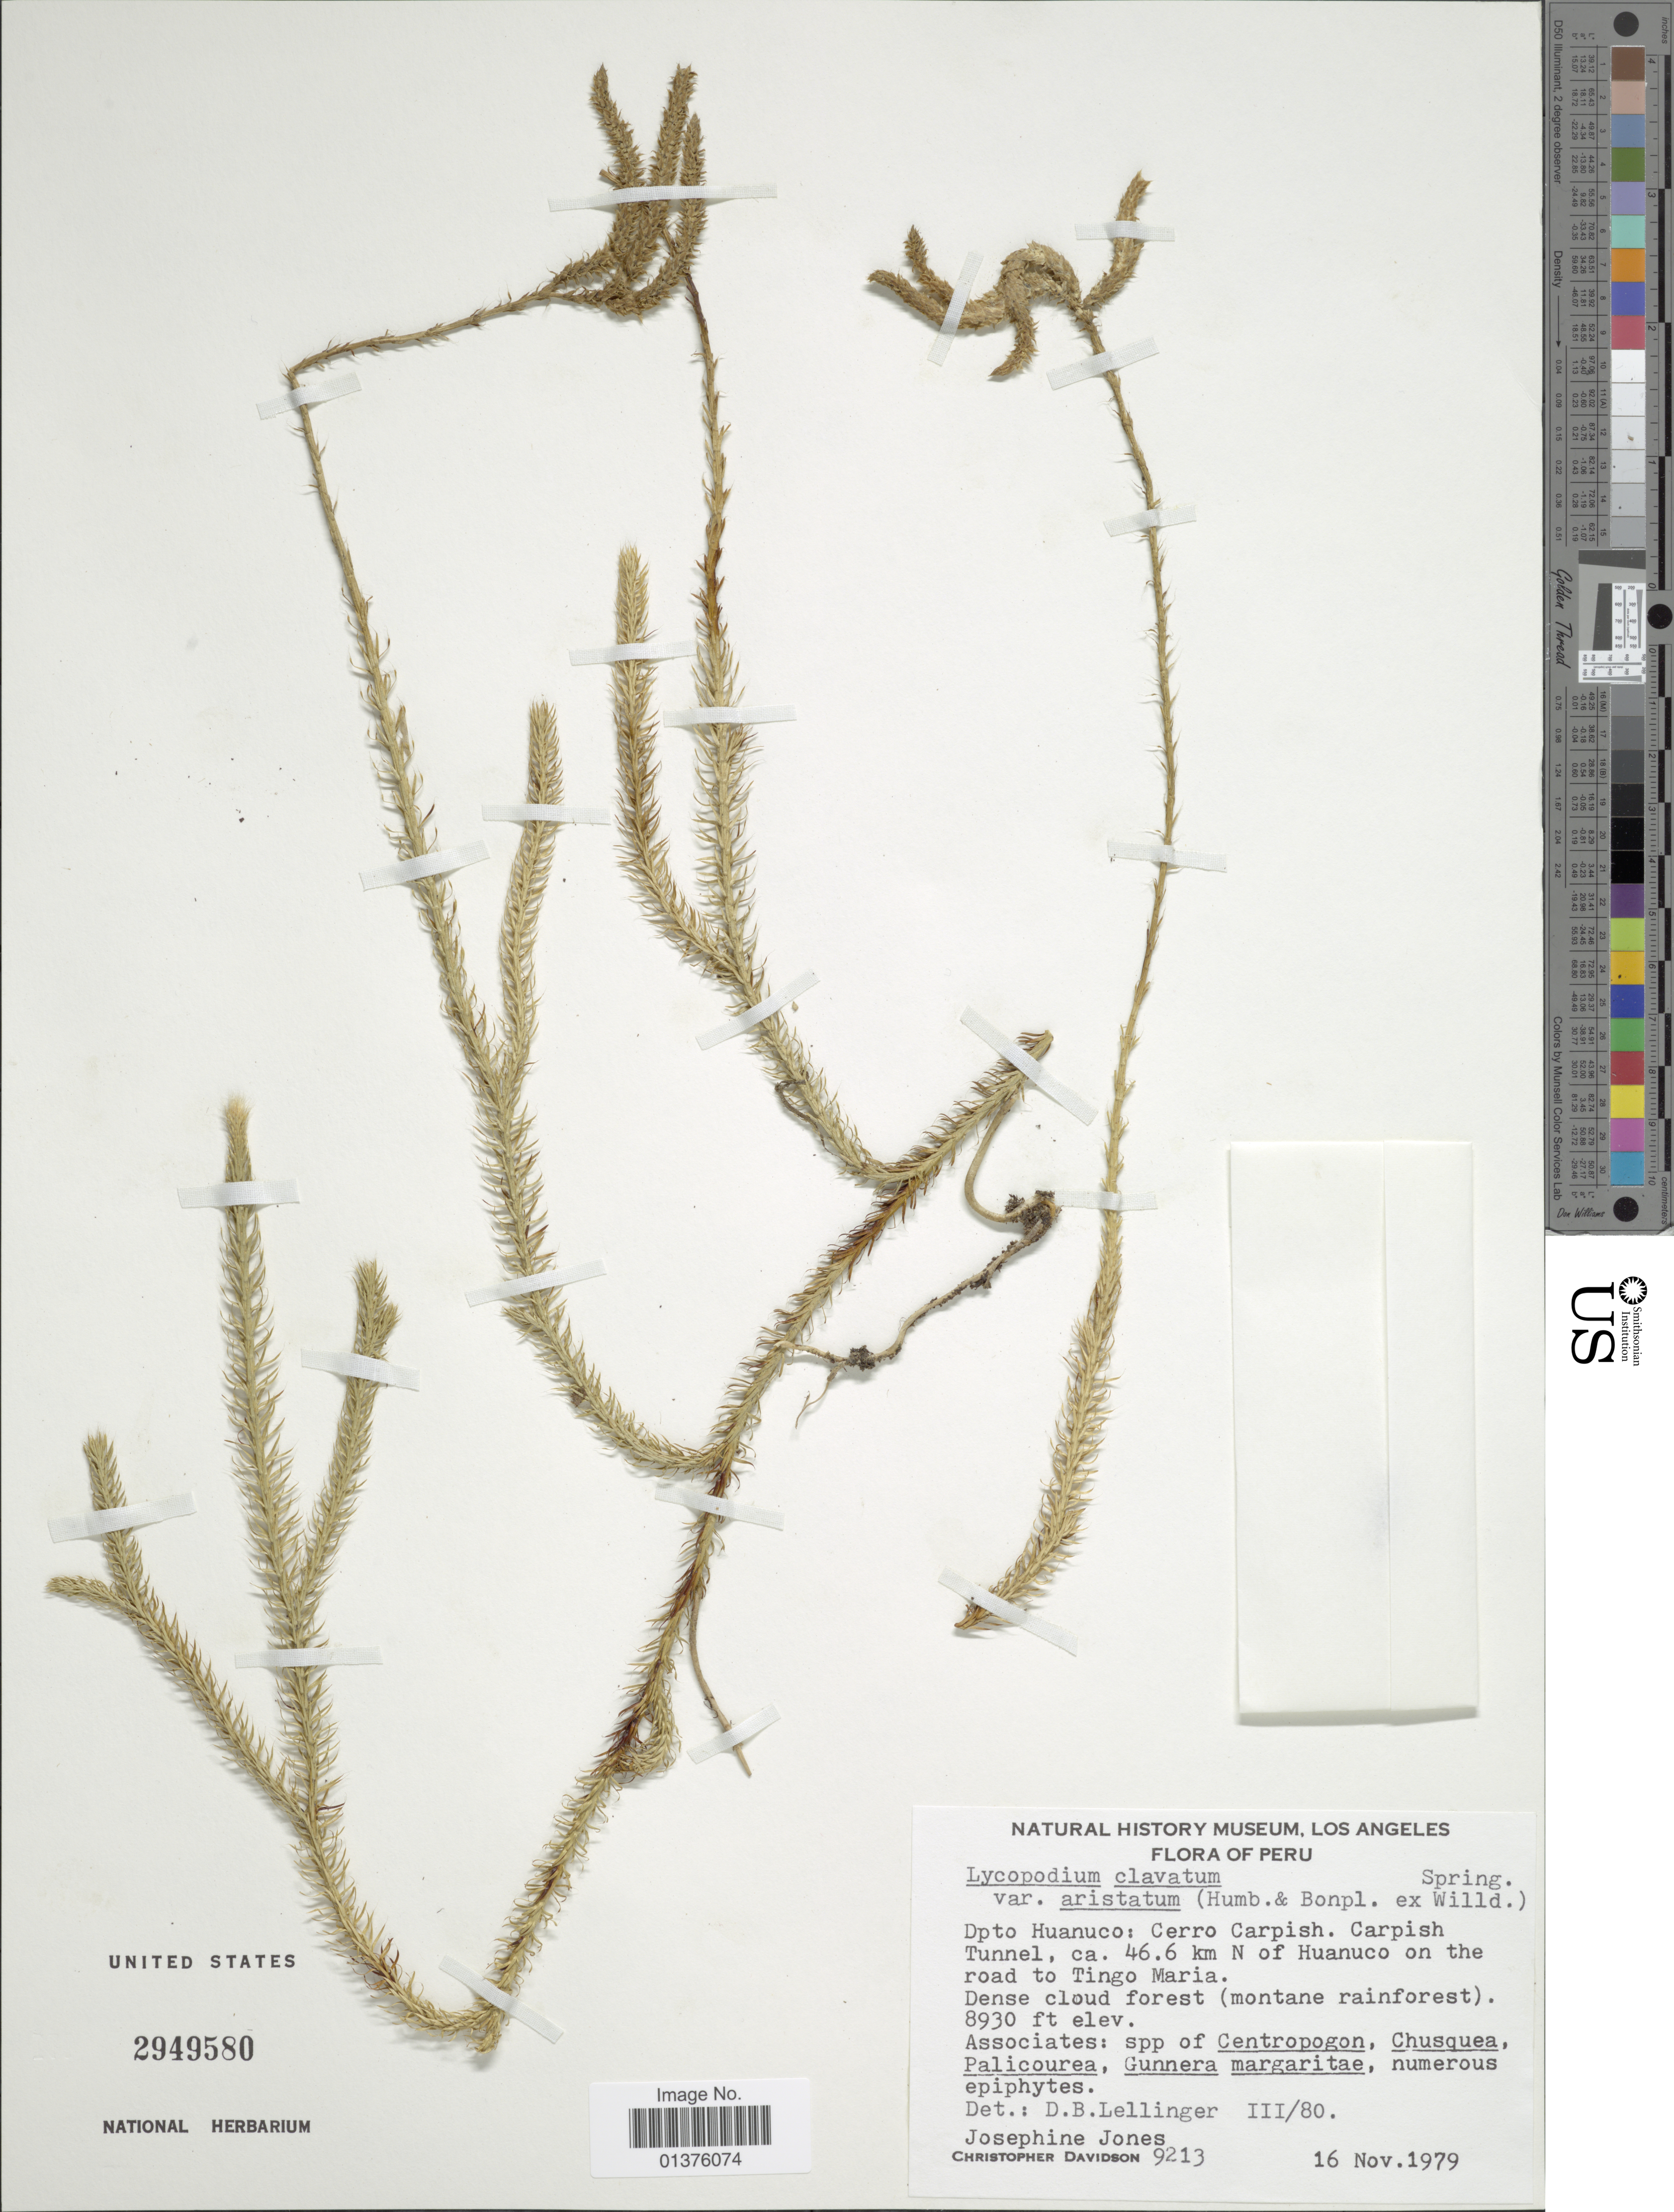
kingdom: Plantae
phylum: Tracheophyta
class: Lycopodiopsida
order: Lycopodiales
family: Lycopodiaceae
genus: Lycopodium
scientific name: Lycopodium clavatum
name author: L.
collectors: J. Jones & C. Davidson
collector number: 9213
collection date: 1979-11-16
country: Peru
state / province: Huánuco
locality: Cerro Carpish Tunnel, ca. 46.6 km N. of Huanuco on the road to Tingo Maria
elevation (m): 2722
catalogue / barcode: US 2949580